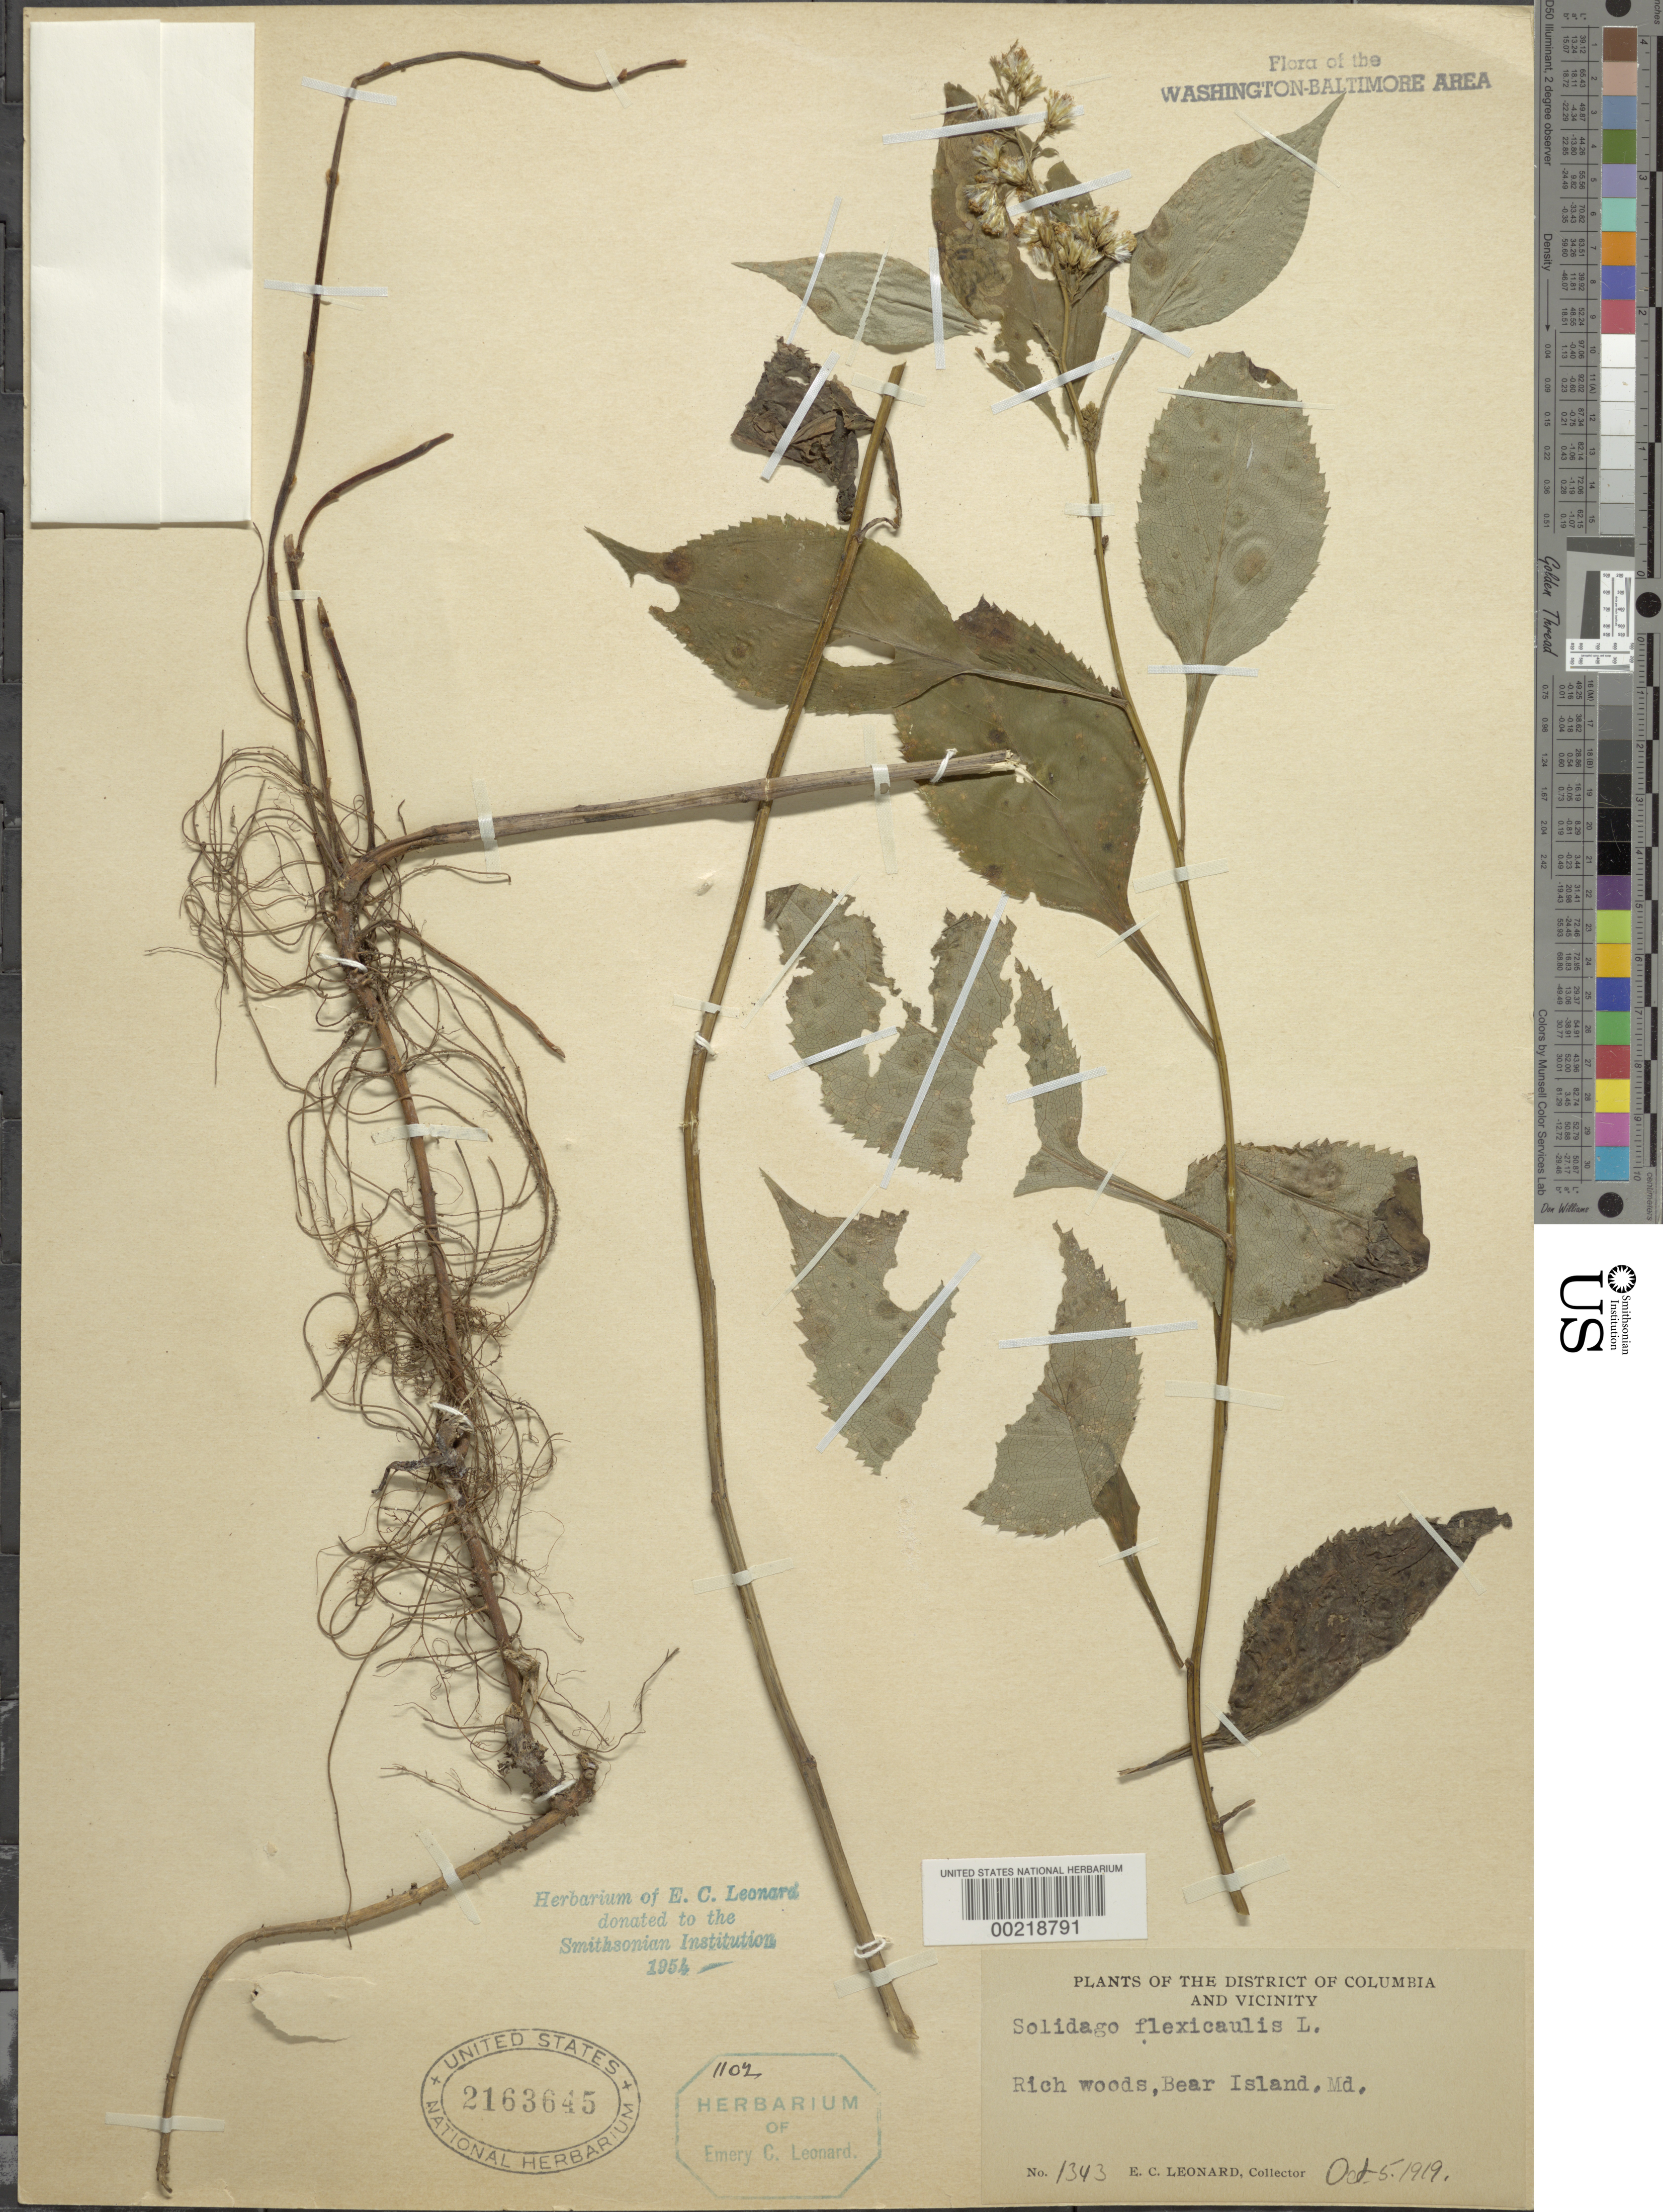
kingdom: Plantae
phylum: Tracheophyta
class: Magnoliopsida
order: Asterales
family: Asteraceae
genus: Solidago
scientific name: Solidago flexicaulis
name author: L.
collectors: E. C. Leonard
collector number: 1343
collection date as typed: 05 Oct 1919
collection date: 1919-10-05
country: United States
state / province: Maryland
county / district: Montgomery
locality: Bear Island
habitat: Rich woods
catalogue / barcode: US 2163645